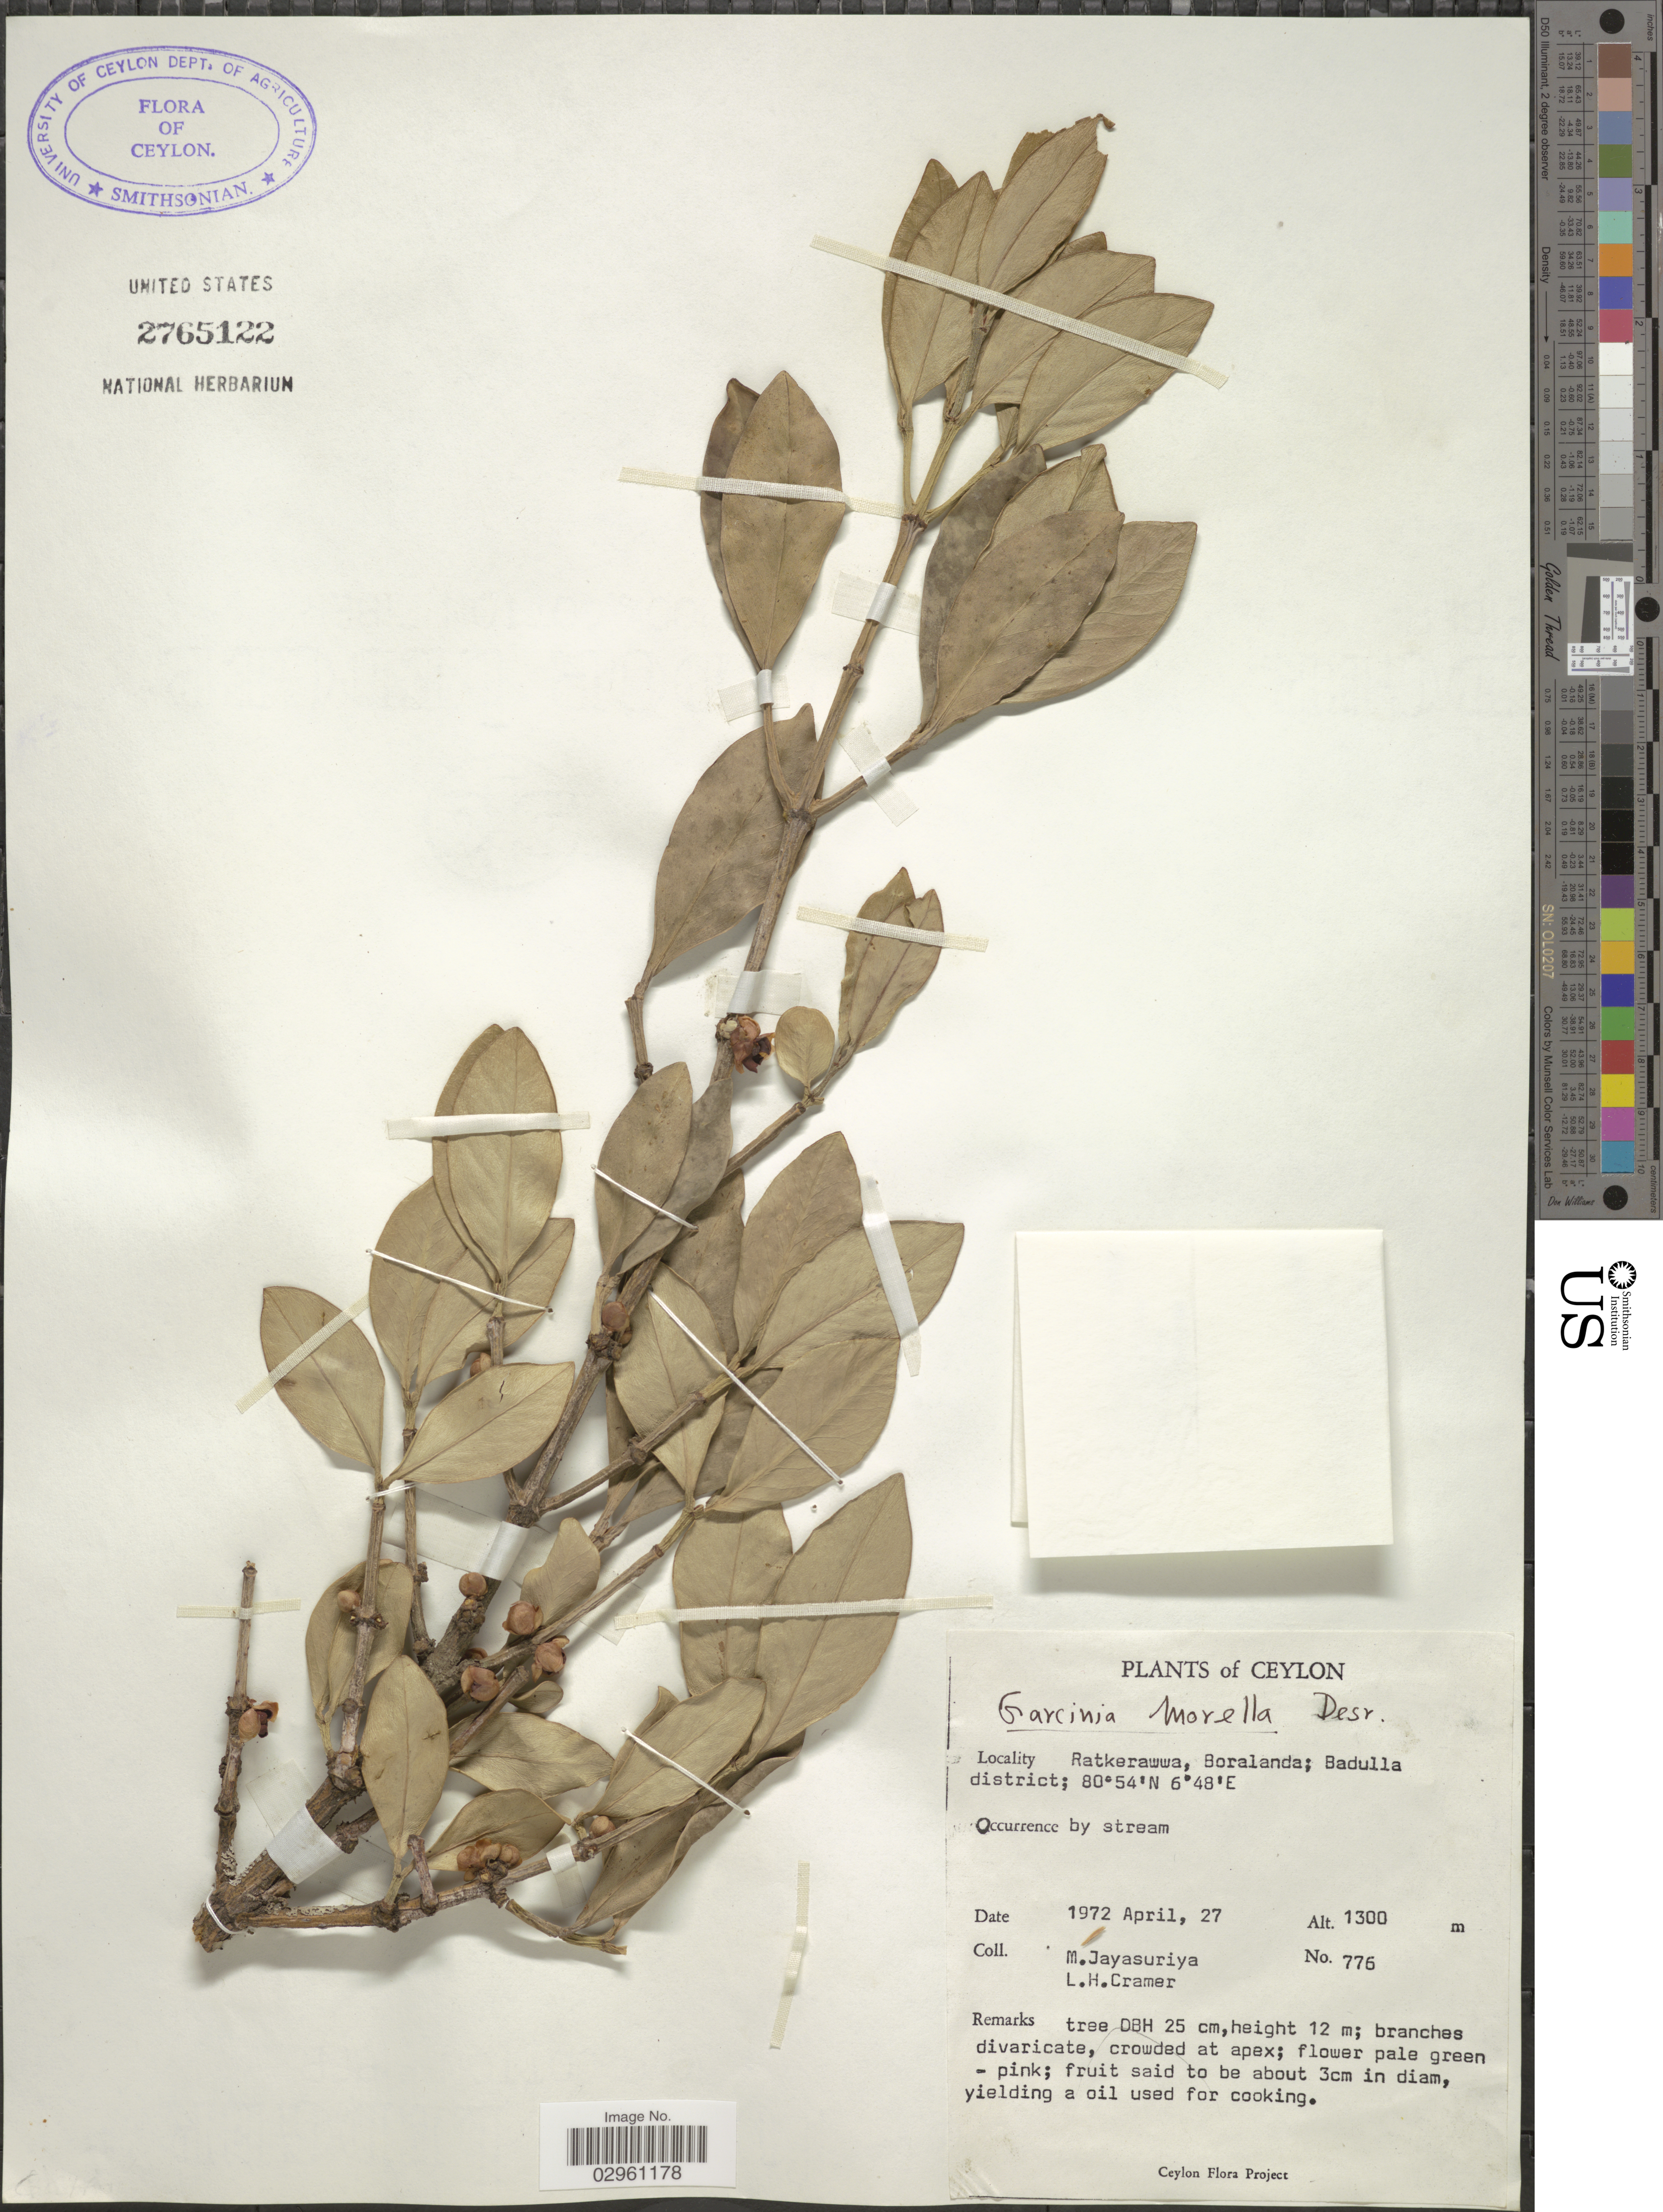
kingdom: Plantae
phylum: Tracheophyta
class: Magnoliopsida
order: Malpighiales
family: Clusiaceae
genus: Garcinia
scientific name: Garcinia morella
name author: (Gaertn.) Desr.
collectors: M. Jayasuriya & L. H. Cramer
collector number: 776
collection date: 1972-04-27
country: Sri Lanka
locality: Ceylon. Ratkerawwa, Boralanda; Badulla district.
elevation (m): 1300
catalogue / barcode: US 2765122